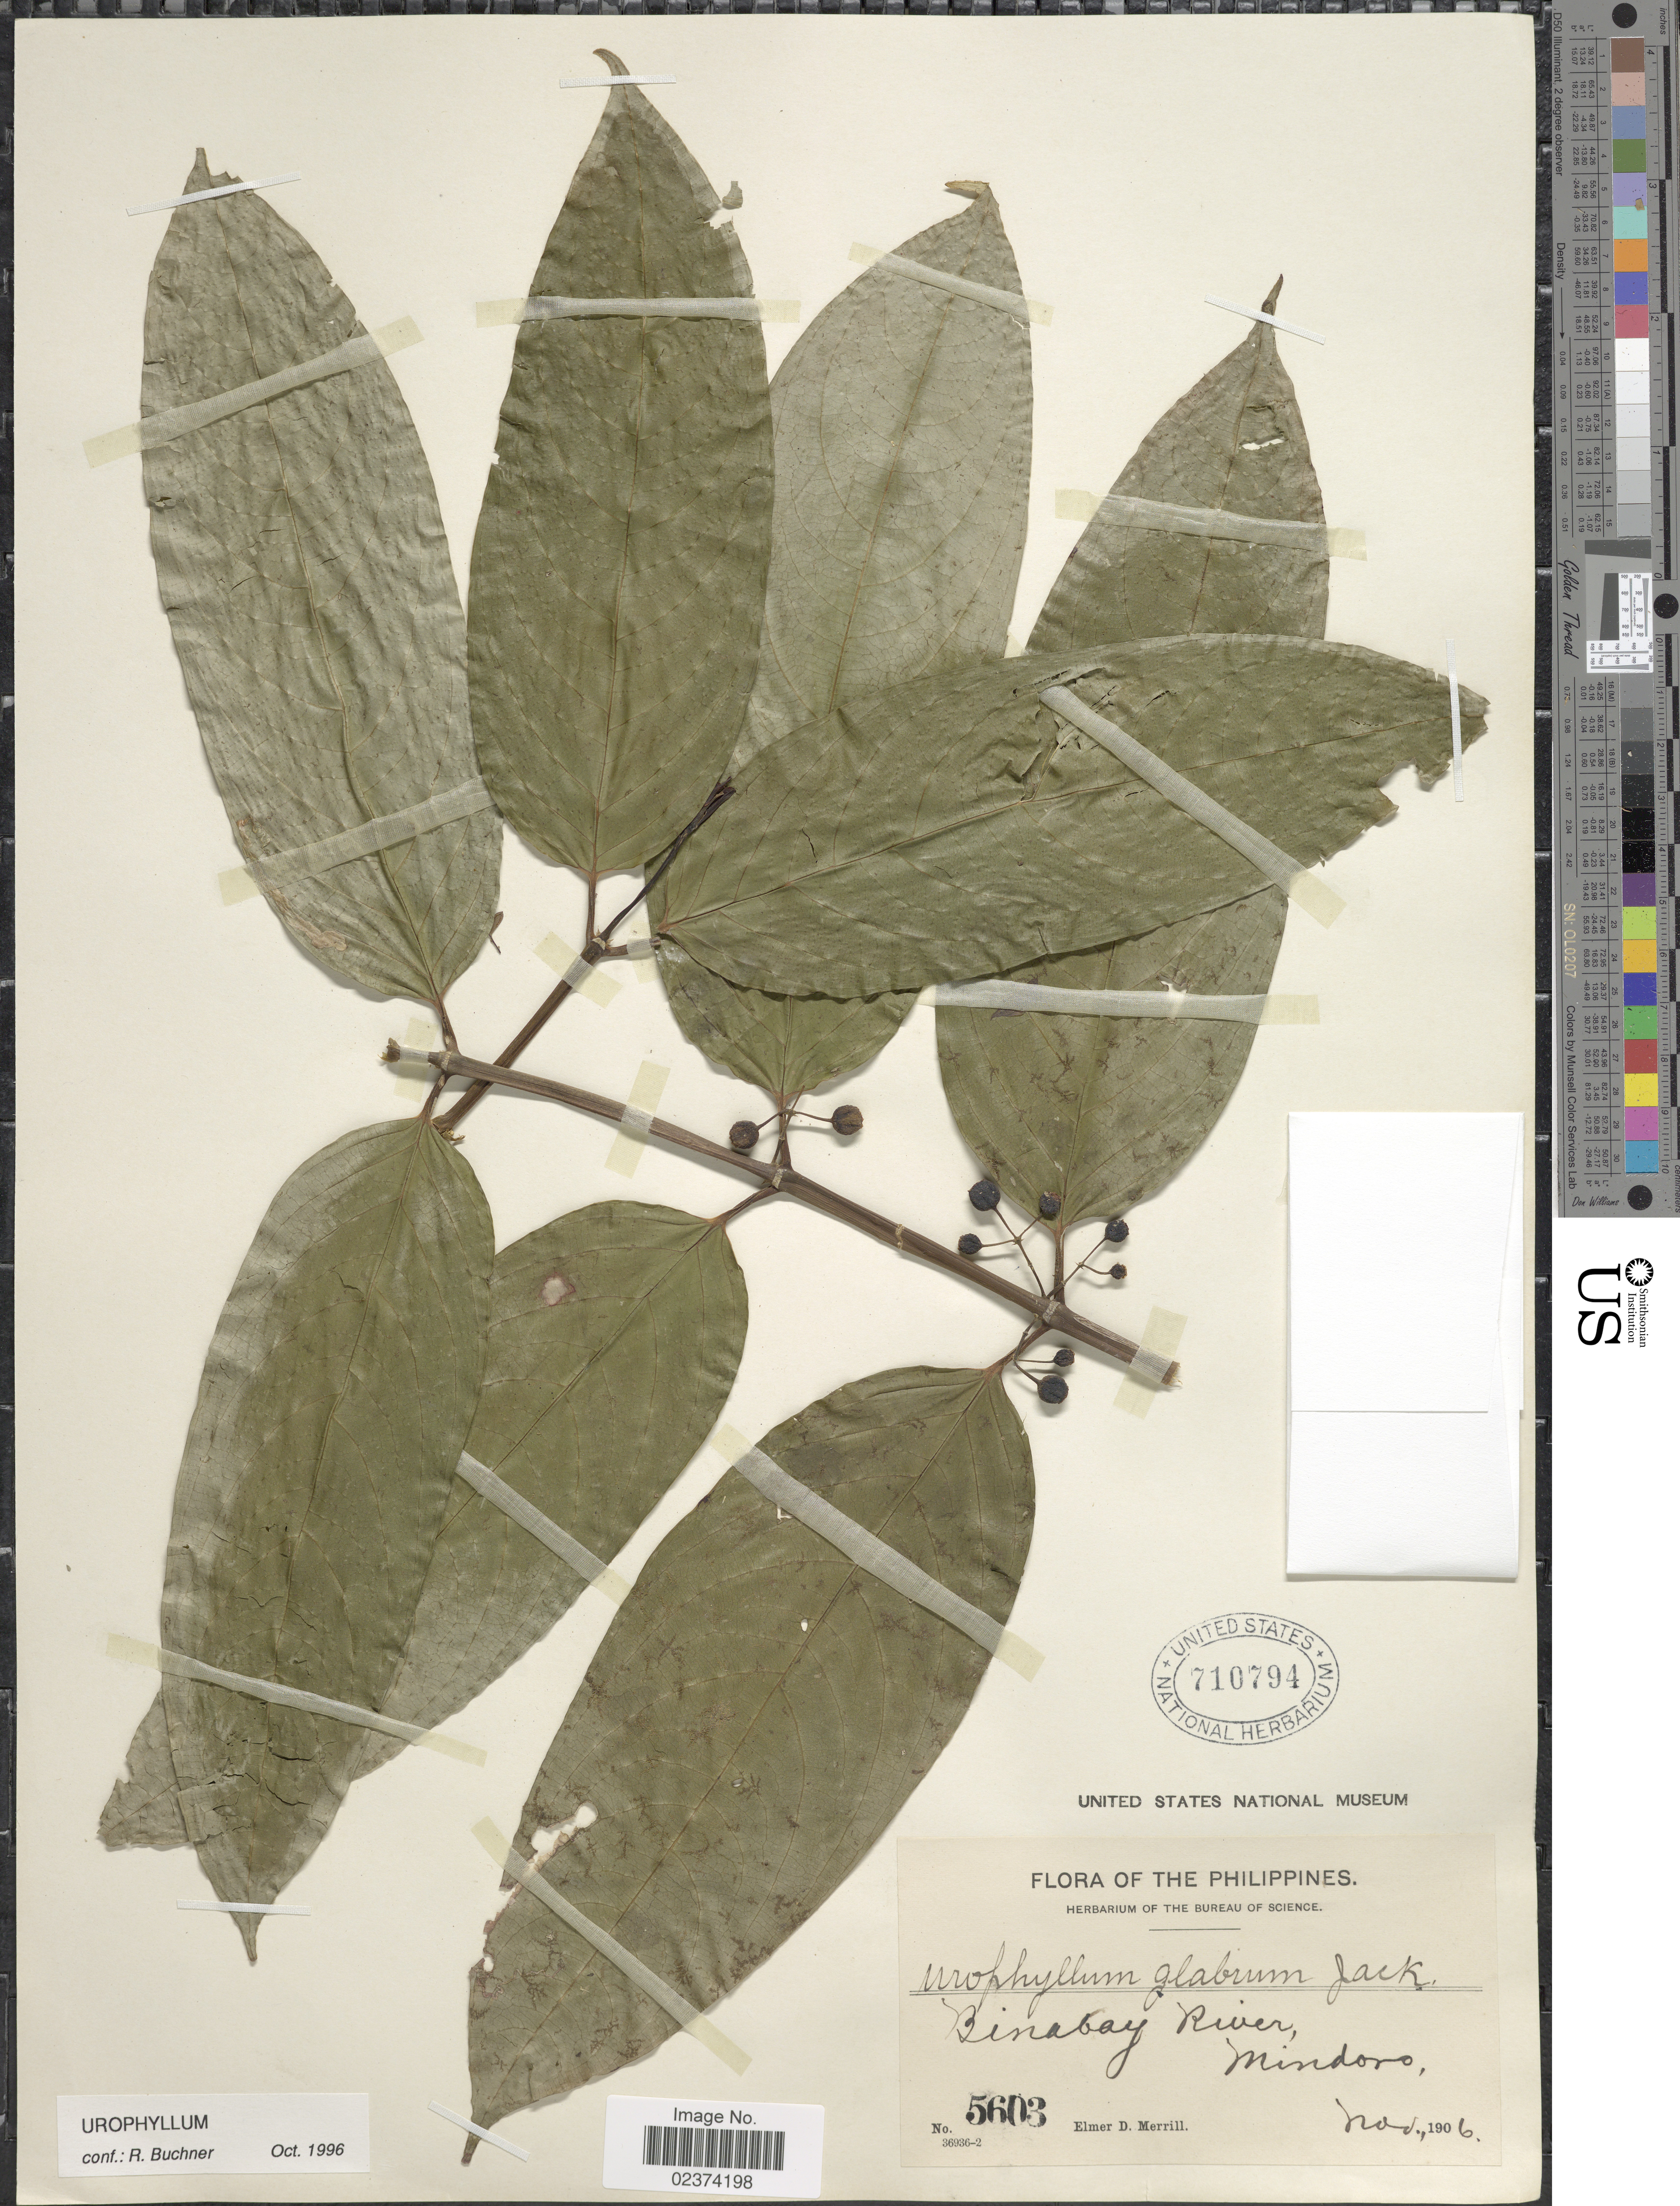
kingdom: Plantae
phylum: Tracheophyta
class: Magnoliopsida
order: Gentianales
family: Rubiaceae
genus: Urophyllum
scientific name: Urophyllum sp.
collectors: E. D. Merrill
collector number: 5603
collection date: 1906-11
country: Philippines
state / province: Mimaropa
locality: Binabay River, Mindoro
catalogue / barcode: US 710794